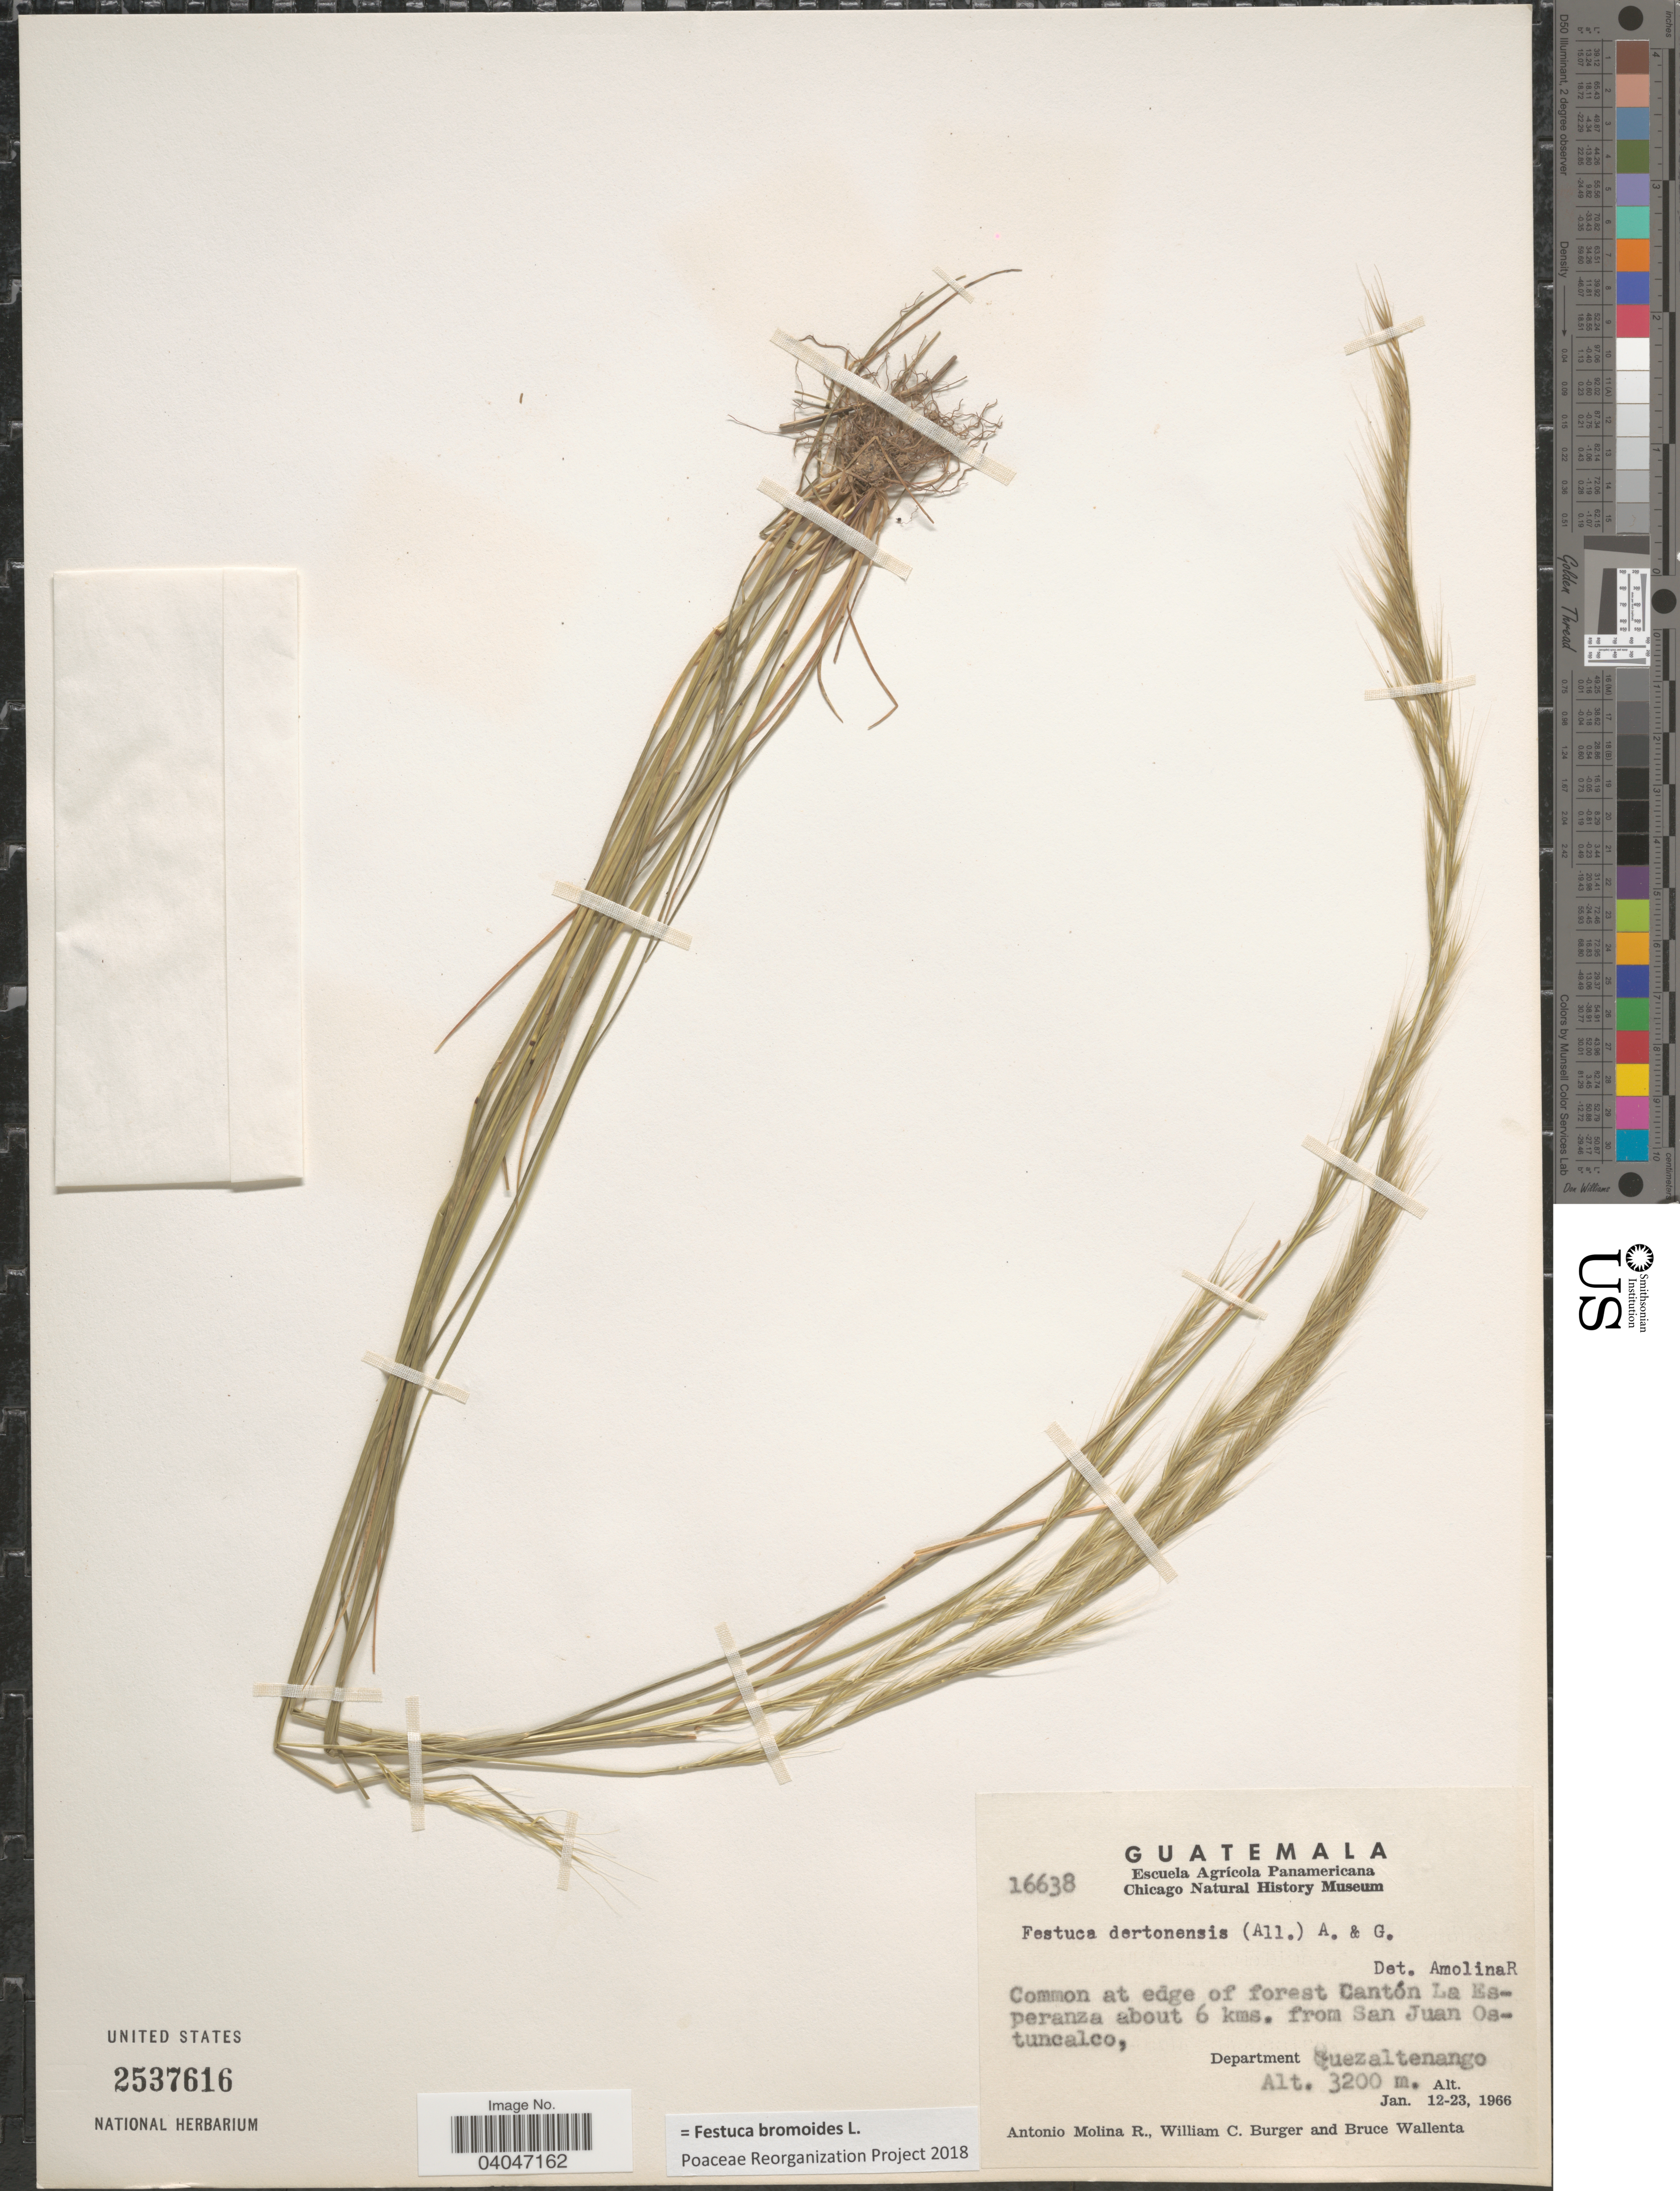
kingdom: Plantae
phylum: Tracheophyta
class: Liliopsida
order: Poales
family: Poaceae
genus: Festuca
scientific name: Festuca bromoides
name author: L.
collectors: A. Molina R., W. Burger & B. Wallenta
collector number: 16638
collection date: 1966-01-12/1966-01-23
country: Guatemala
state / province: Quetzaltenango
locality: At edge of forest Cantón La Esperanza about 6 kms. from San Juan Ostuncalco. Department Quezaltenango.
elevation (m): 3200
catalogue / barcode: US 2537616